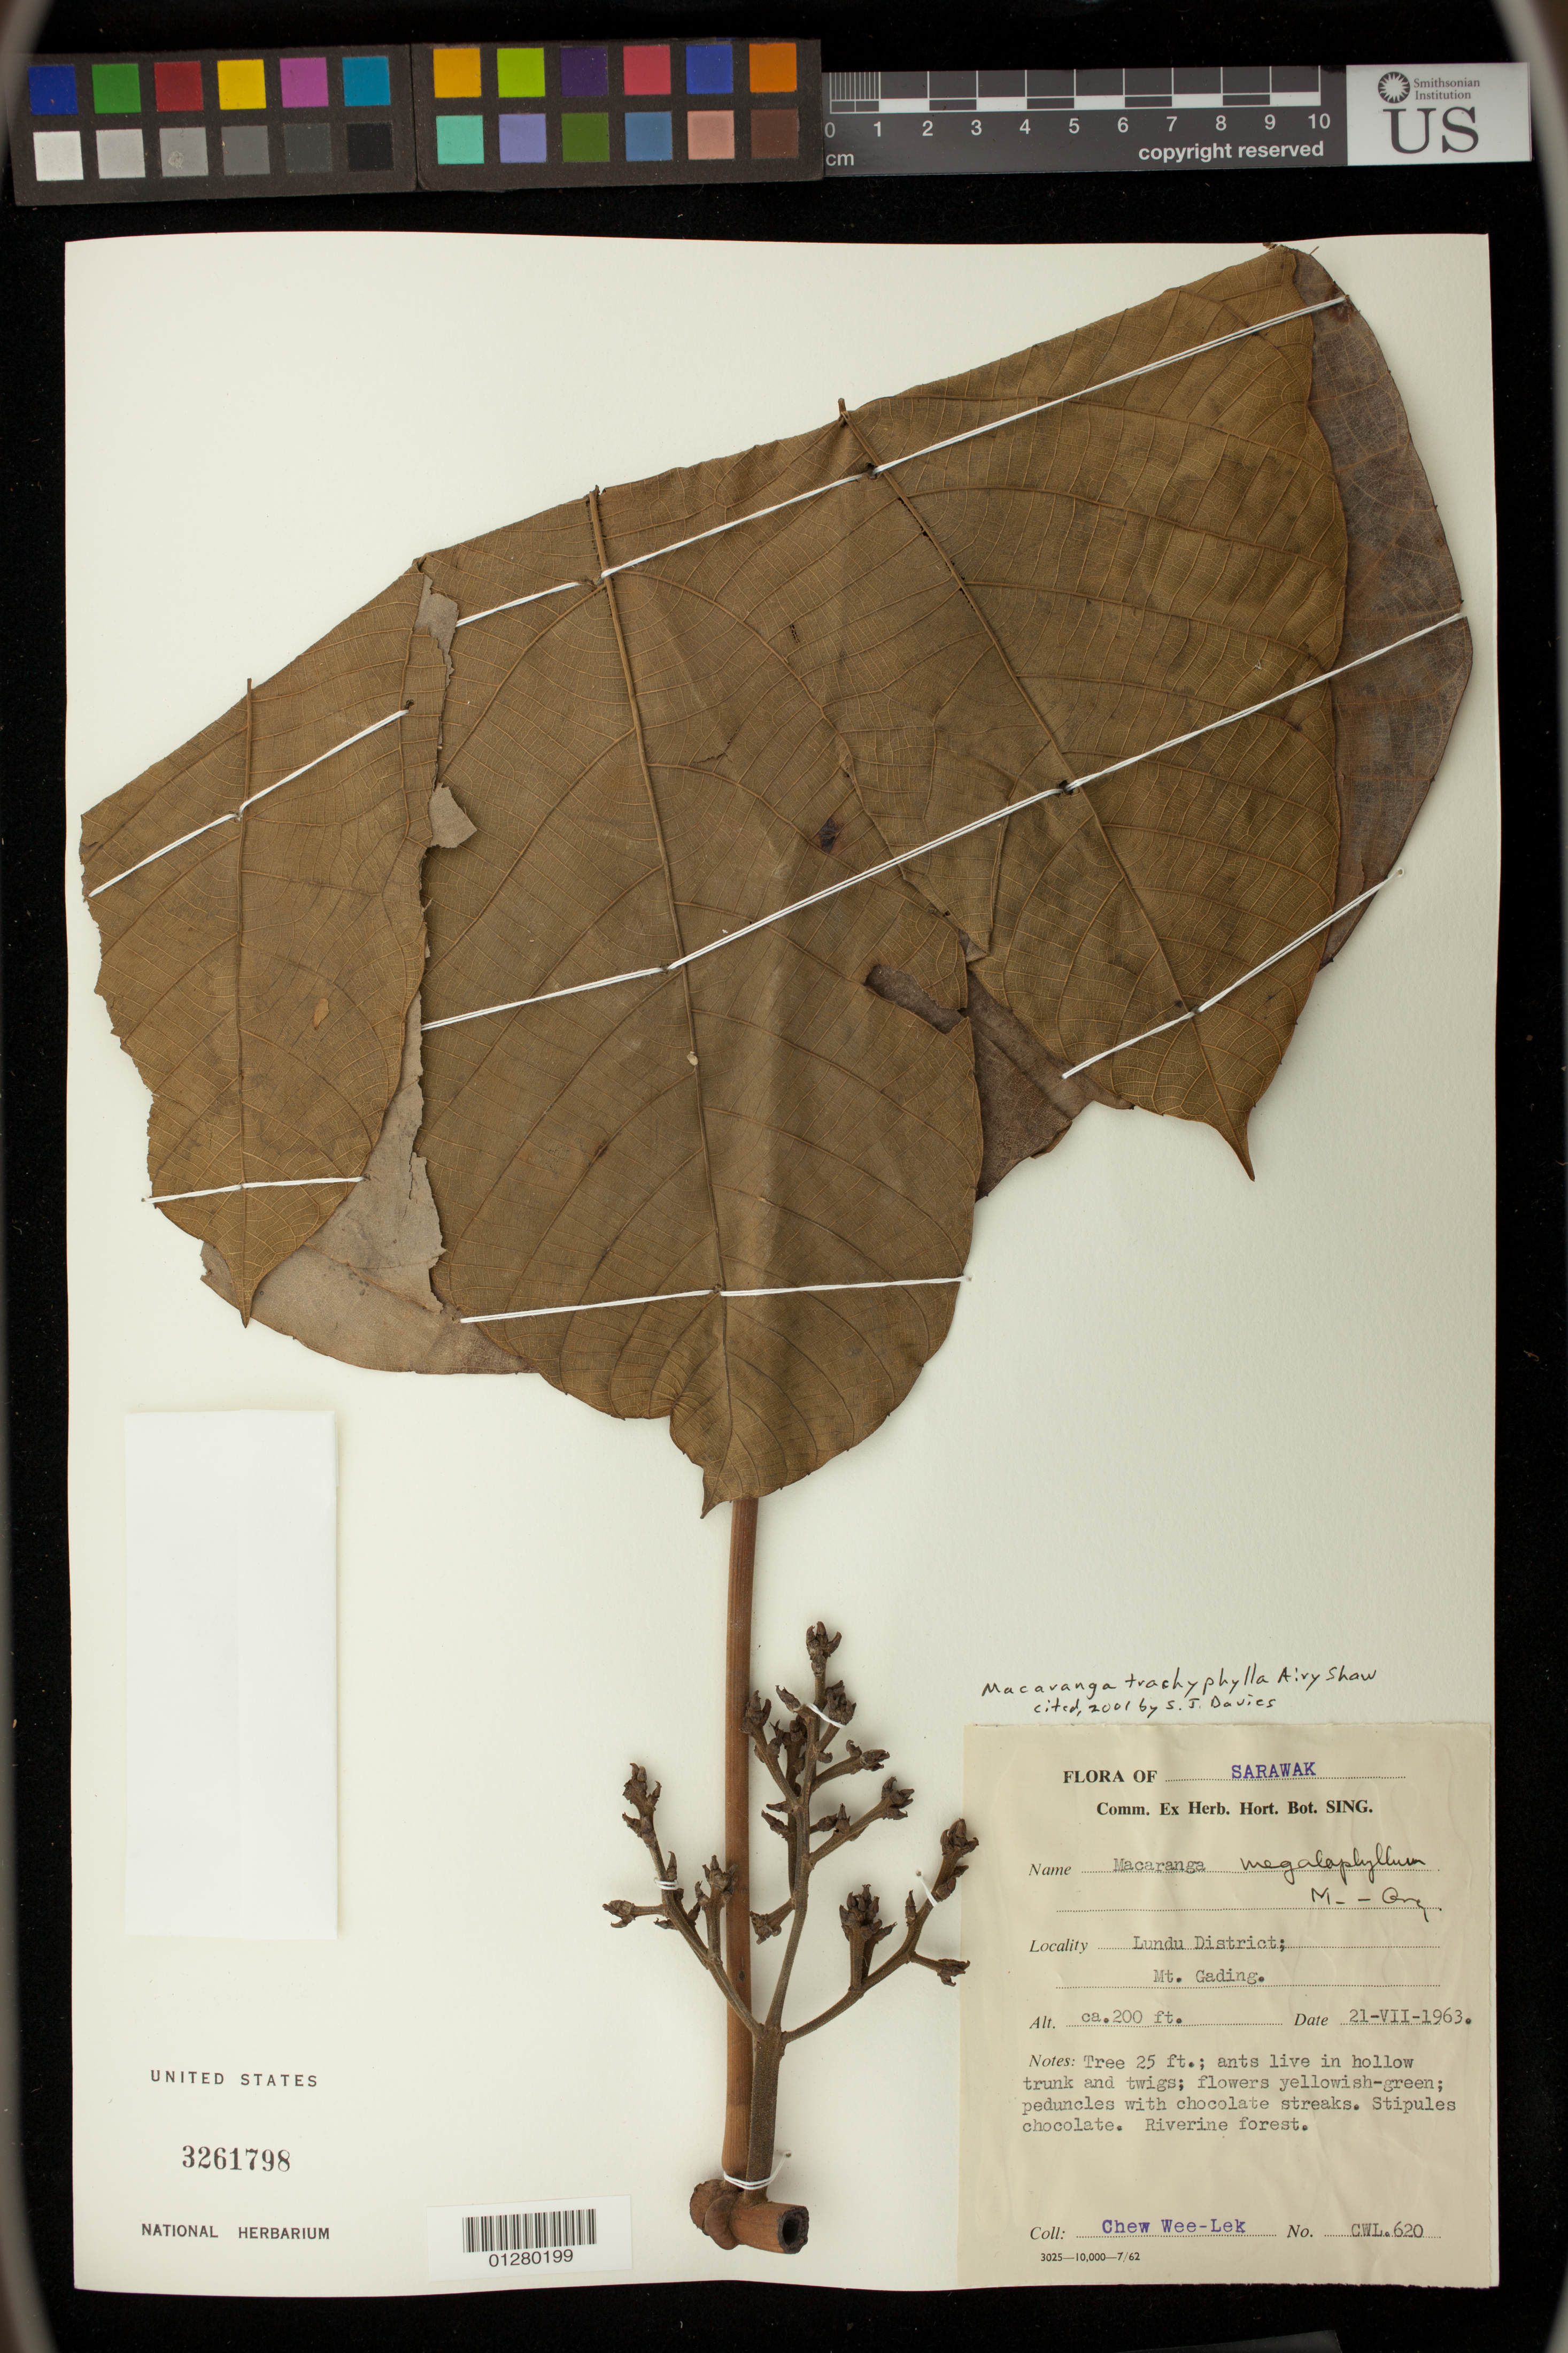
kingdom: Plantae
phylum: Tracheophyta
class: Magnoliopsida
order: Malpighiales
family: Euphorbiaceae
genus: Macaranga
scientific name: Macaranga trachyphylla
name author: Airy Shaw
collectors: W. Chew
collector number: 620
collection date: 1963-07-21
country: Malaysia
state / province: Sarawak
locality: Lundu District,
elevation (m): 61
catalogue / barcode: US 3261798